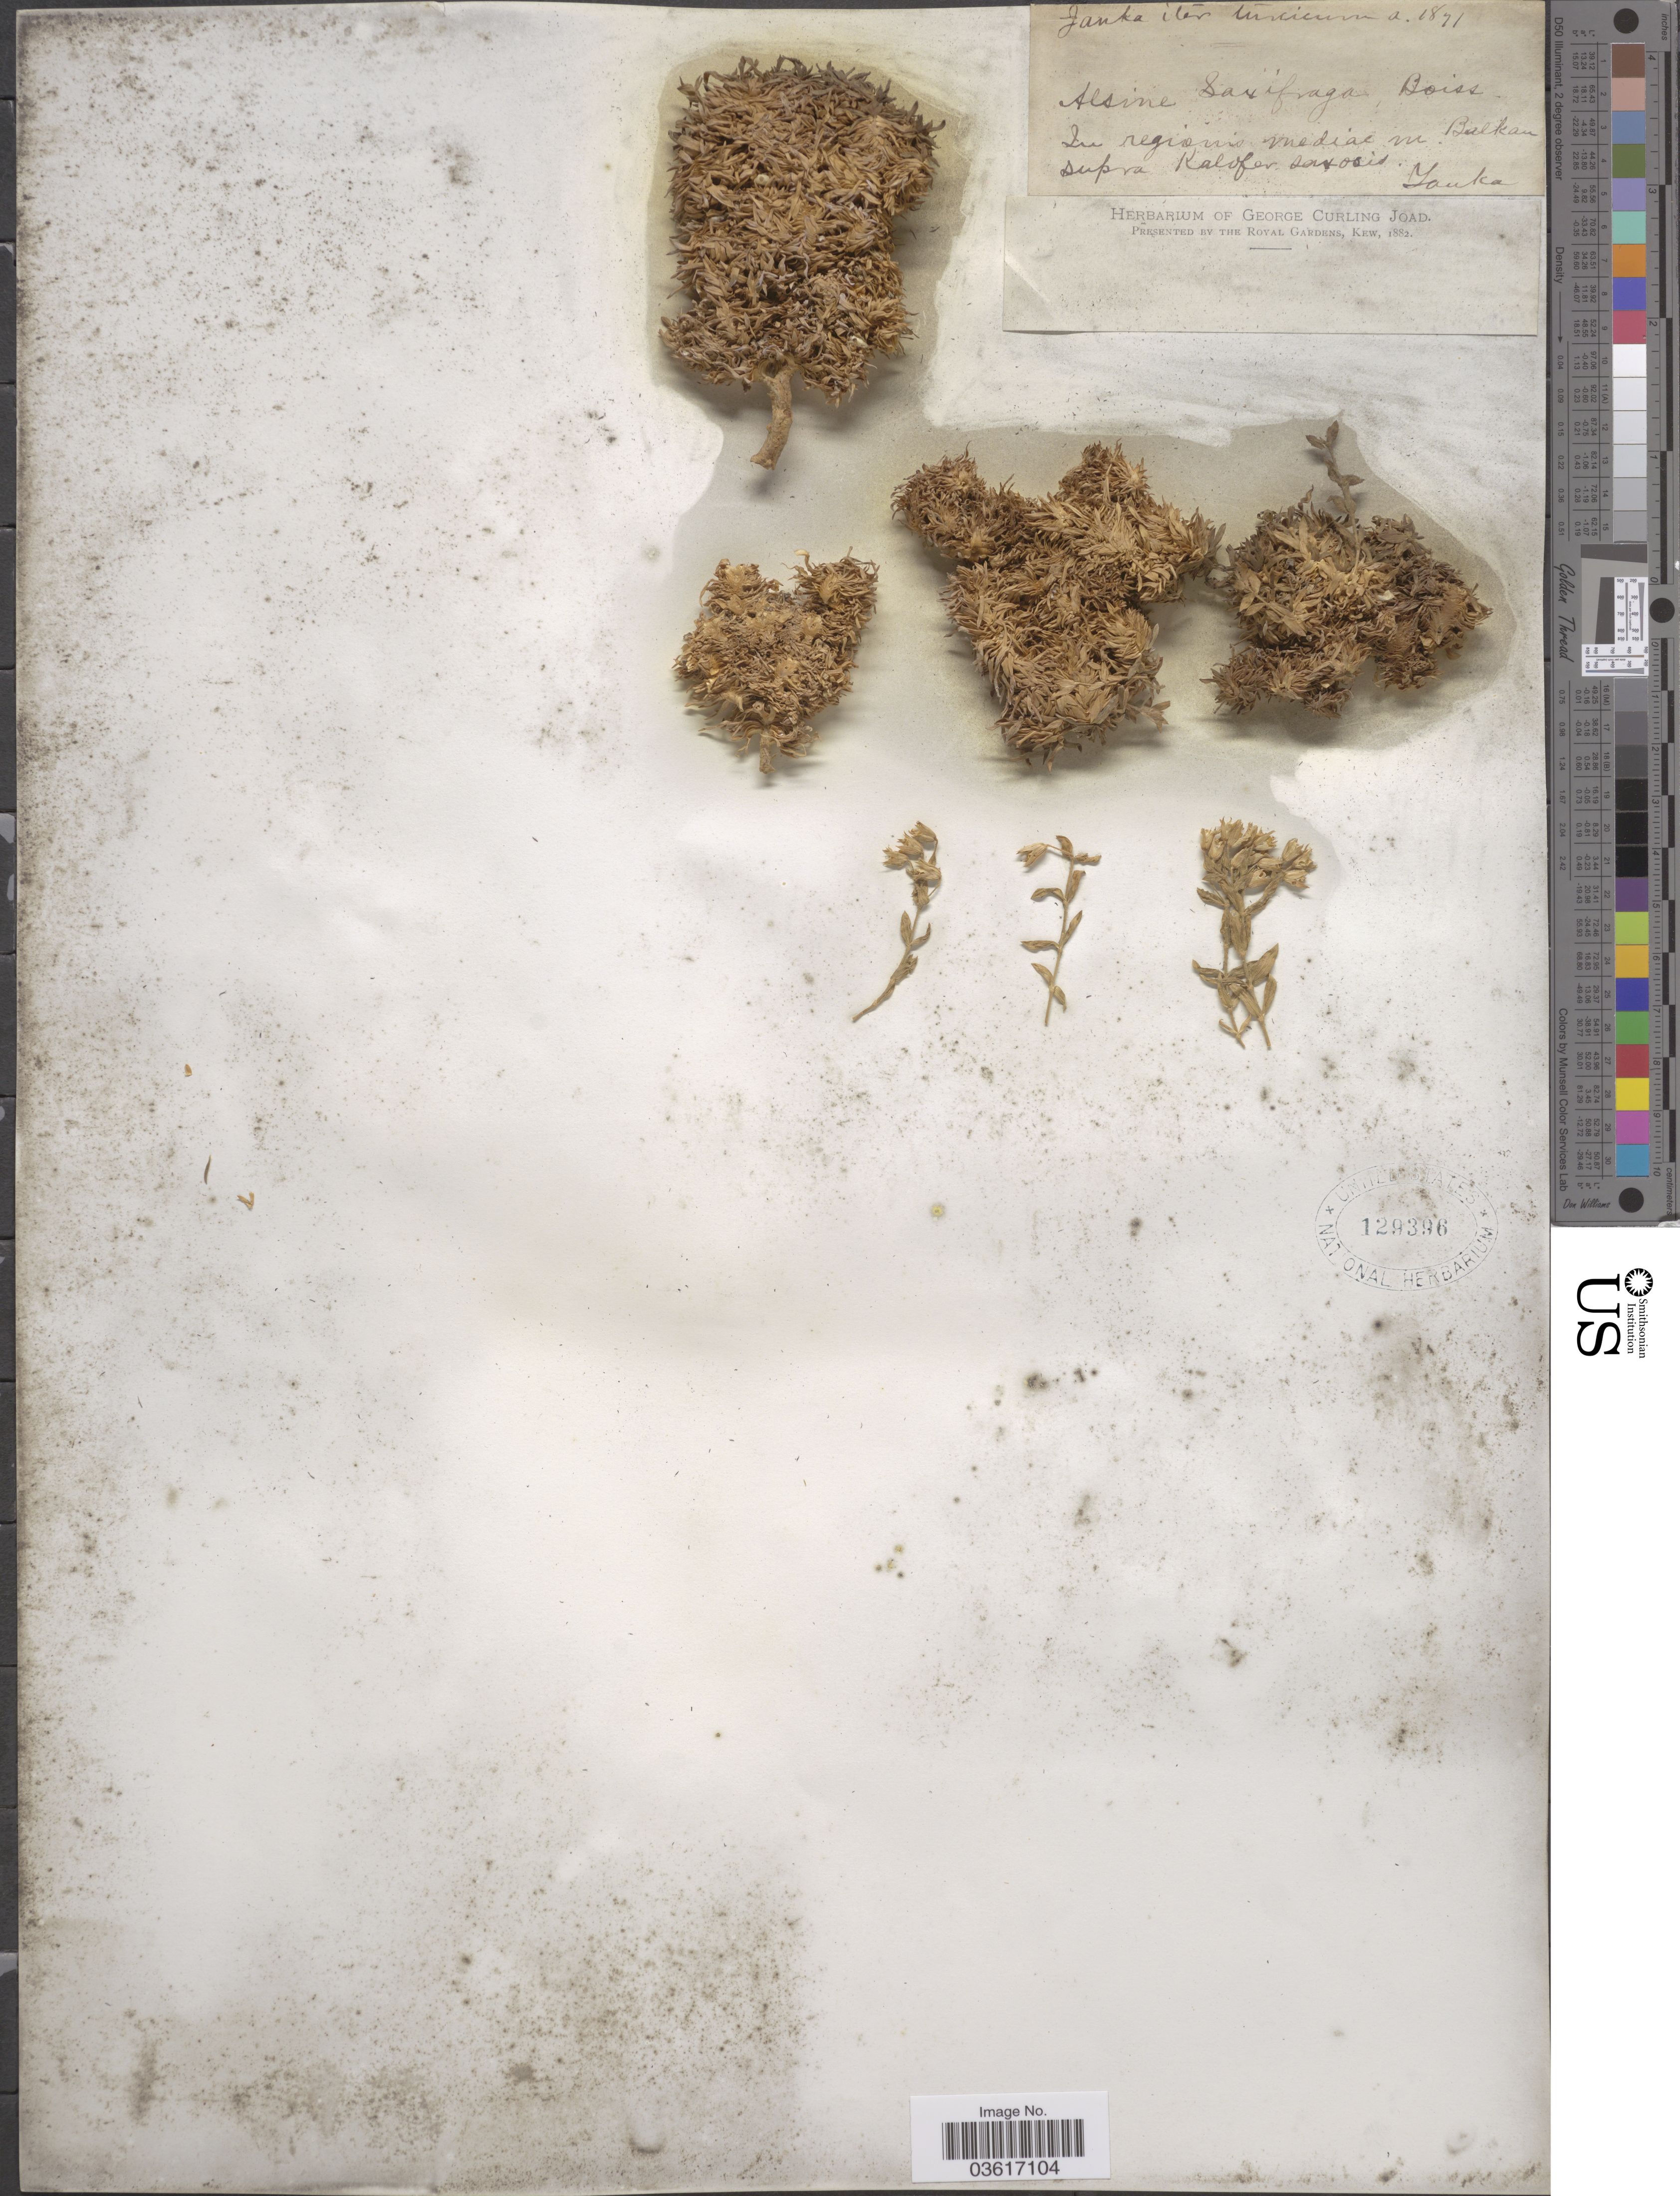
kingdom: Plantae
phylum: Tracheophyta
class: Magnoliopsida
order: Caryophyllales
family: Caryophyllaceae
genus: Mcneillia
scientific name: Mcneillia saxifraga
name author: (Friv.) Dillenb. & Kadereit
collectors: V. Janka von Bulcs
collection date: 1871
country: Bulgaria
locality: In regionis mediae nr [interpreted] Balkan supra Kalofer saxosis.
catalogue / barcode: US 129396